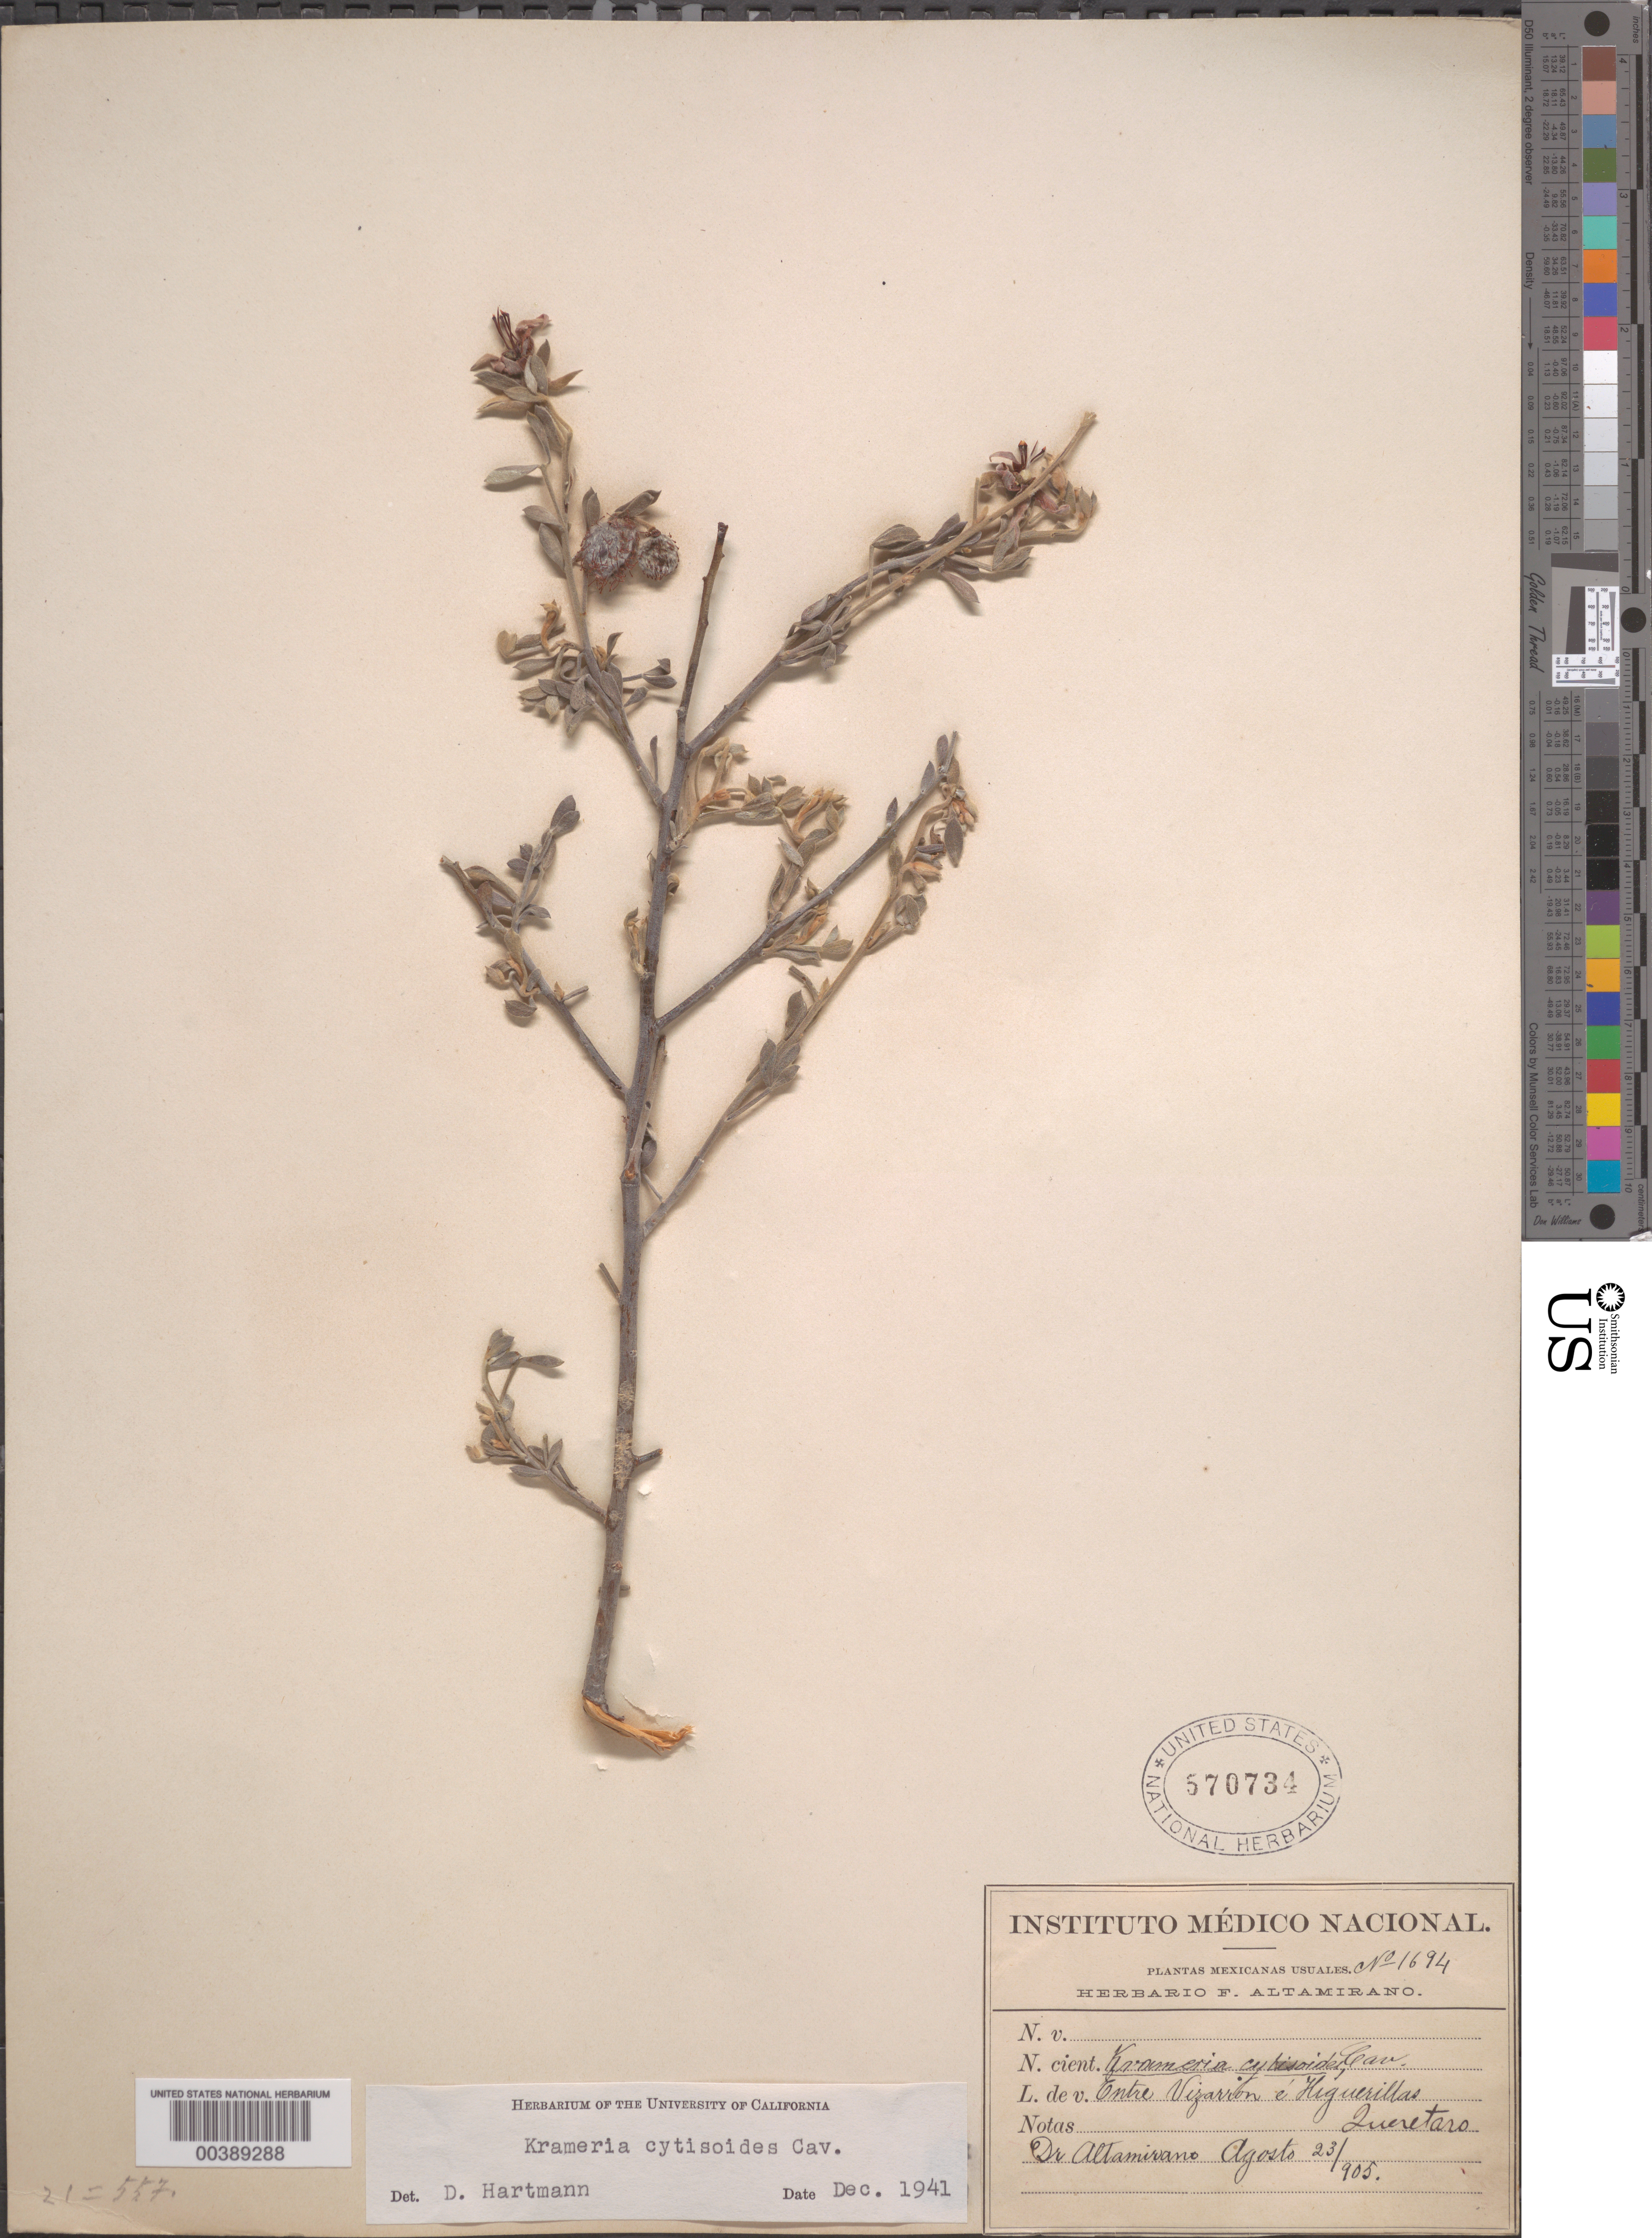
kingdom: Plantae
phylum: Tracheophyta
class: Magnoliopsida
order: Zygophyllales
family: Krameriaceae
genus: Krameria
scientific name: Krameria cytisoides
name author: Cav.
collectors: F. Altamirano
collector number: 1694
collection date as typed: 23 Aug 1905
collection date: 1905-08-23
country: Mexico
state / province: Querétaro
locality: Entre vigarron e Higuerillas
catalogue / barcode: US 570734